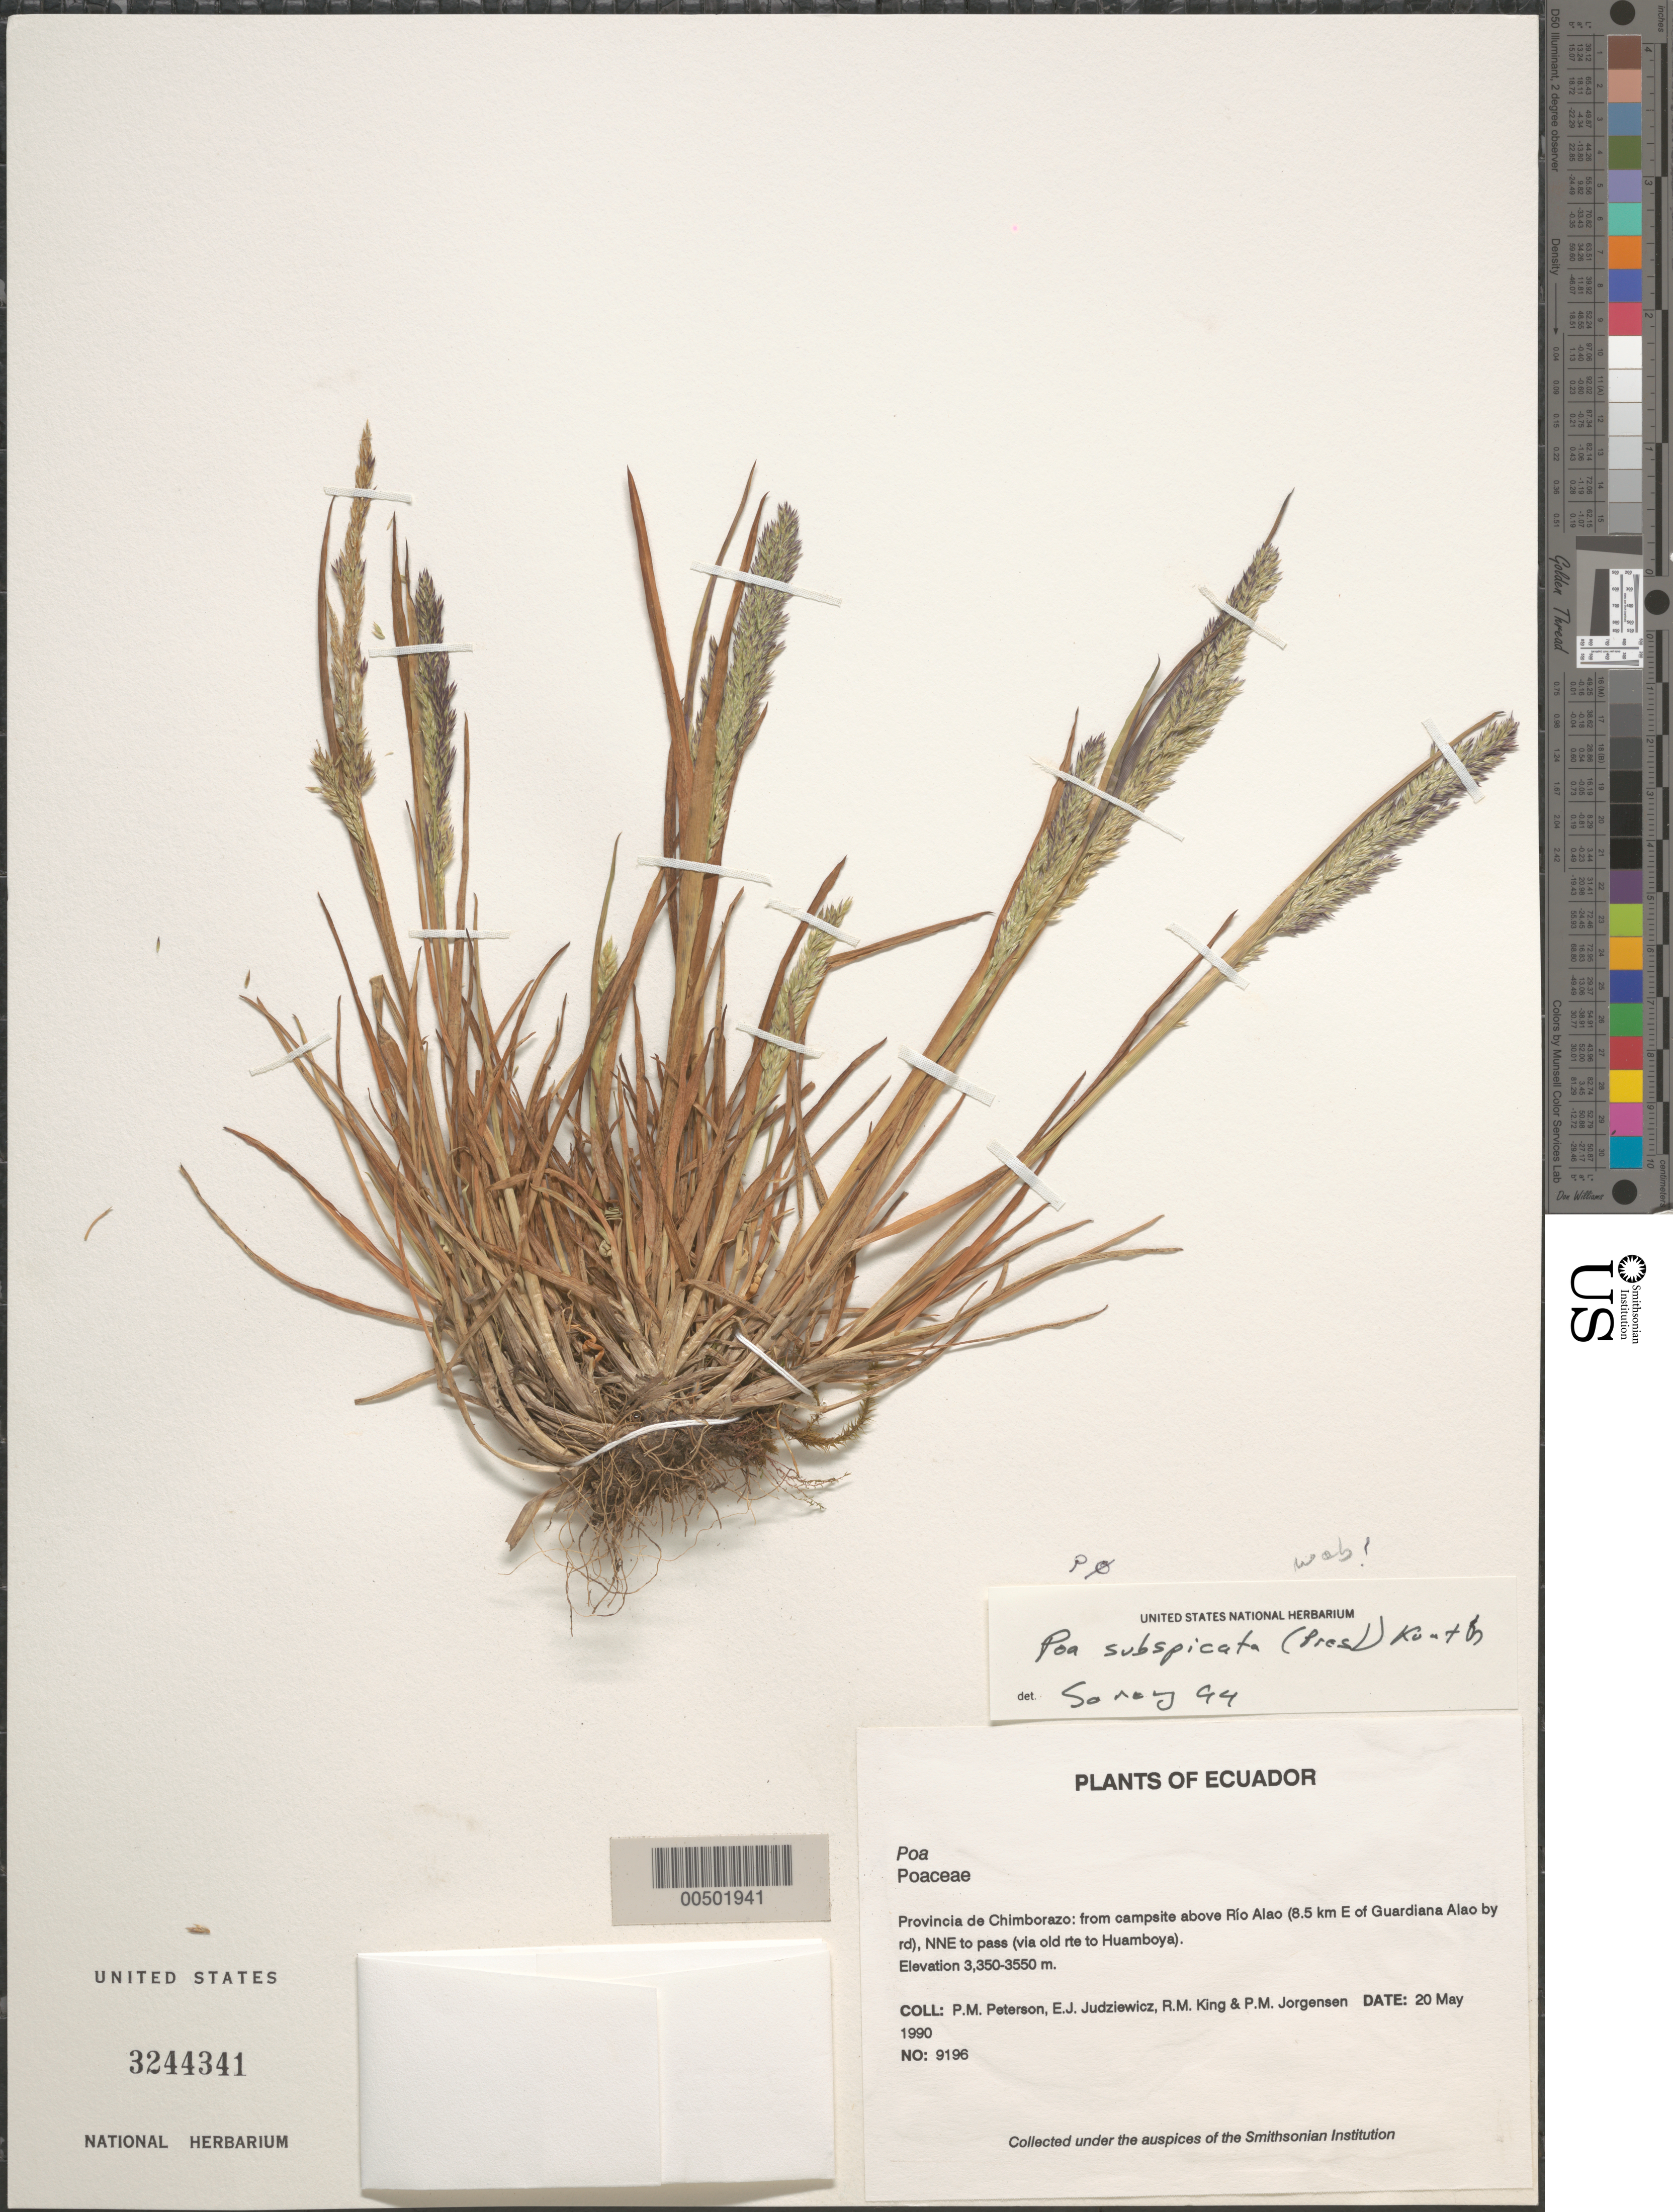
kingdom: Plantae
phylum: Tracheophyta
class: Liliopsida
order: Poales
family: Poaceae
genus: Poa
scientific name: Poa subspicata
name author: (J. Presl) Kunth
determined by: Soreng, Robert J., Research Associate (BOT), Smithsonian Institution - National Museum of Natural History (UNITED STATES)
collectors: P. M. Peterson, E. J. Judziewicz, R. M. King & P. M. Jørgensen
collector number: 09196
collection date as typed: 20 May 1990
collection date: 1990-05-20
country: Ecuador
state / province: Chimborazo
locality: From campsite above Rio Alao (8.5 km E of guardiana Alao by rd) NNEto Pass (via old rte to Huamboya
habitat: Elevation 3,350-3550 m.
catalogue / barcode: US 3244341